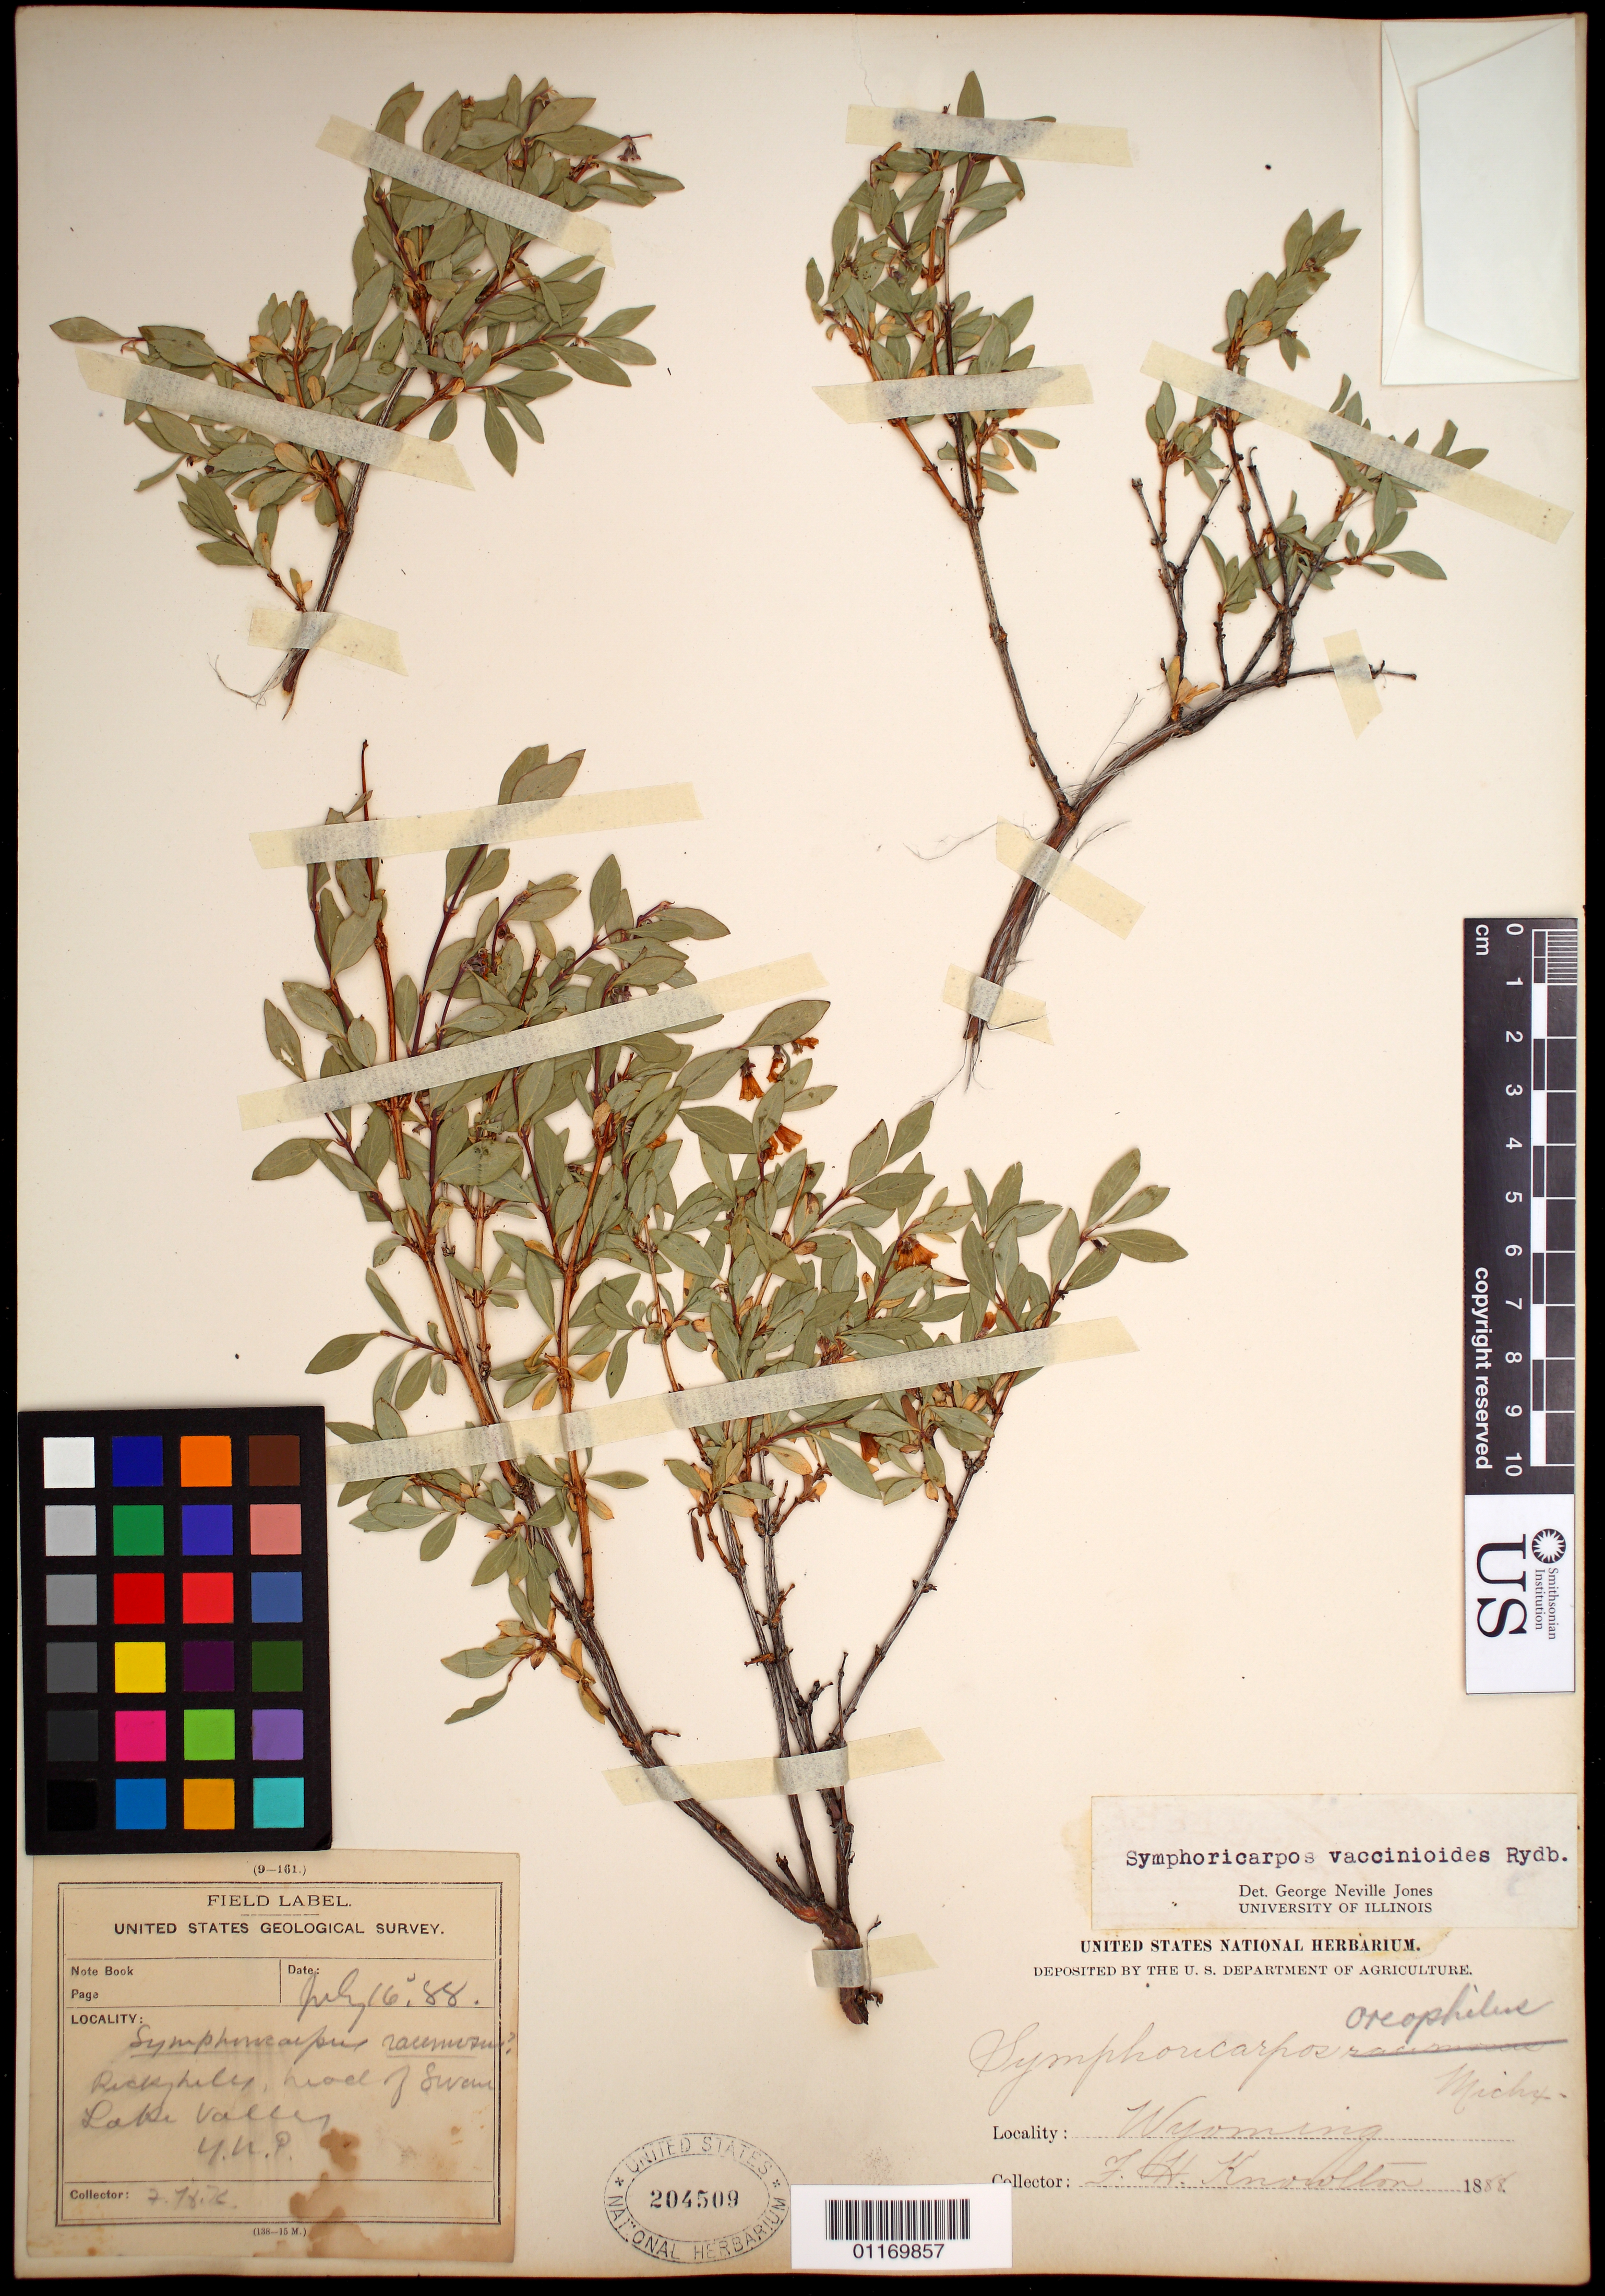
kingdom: Plantae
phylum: Tracheophyta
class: Magnoliopsida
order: Dipsacales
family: Caprifoliaceae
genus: Symphoricarpos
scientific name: Symphoricarpos vaccinioides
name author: Rydb.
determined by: Jones, G. N.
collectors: F. H. Knowlton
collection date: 1888-07-16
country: United States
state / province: Wyoming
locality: Swan Lake Valley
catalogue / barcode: US 204509